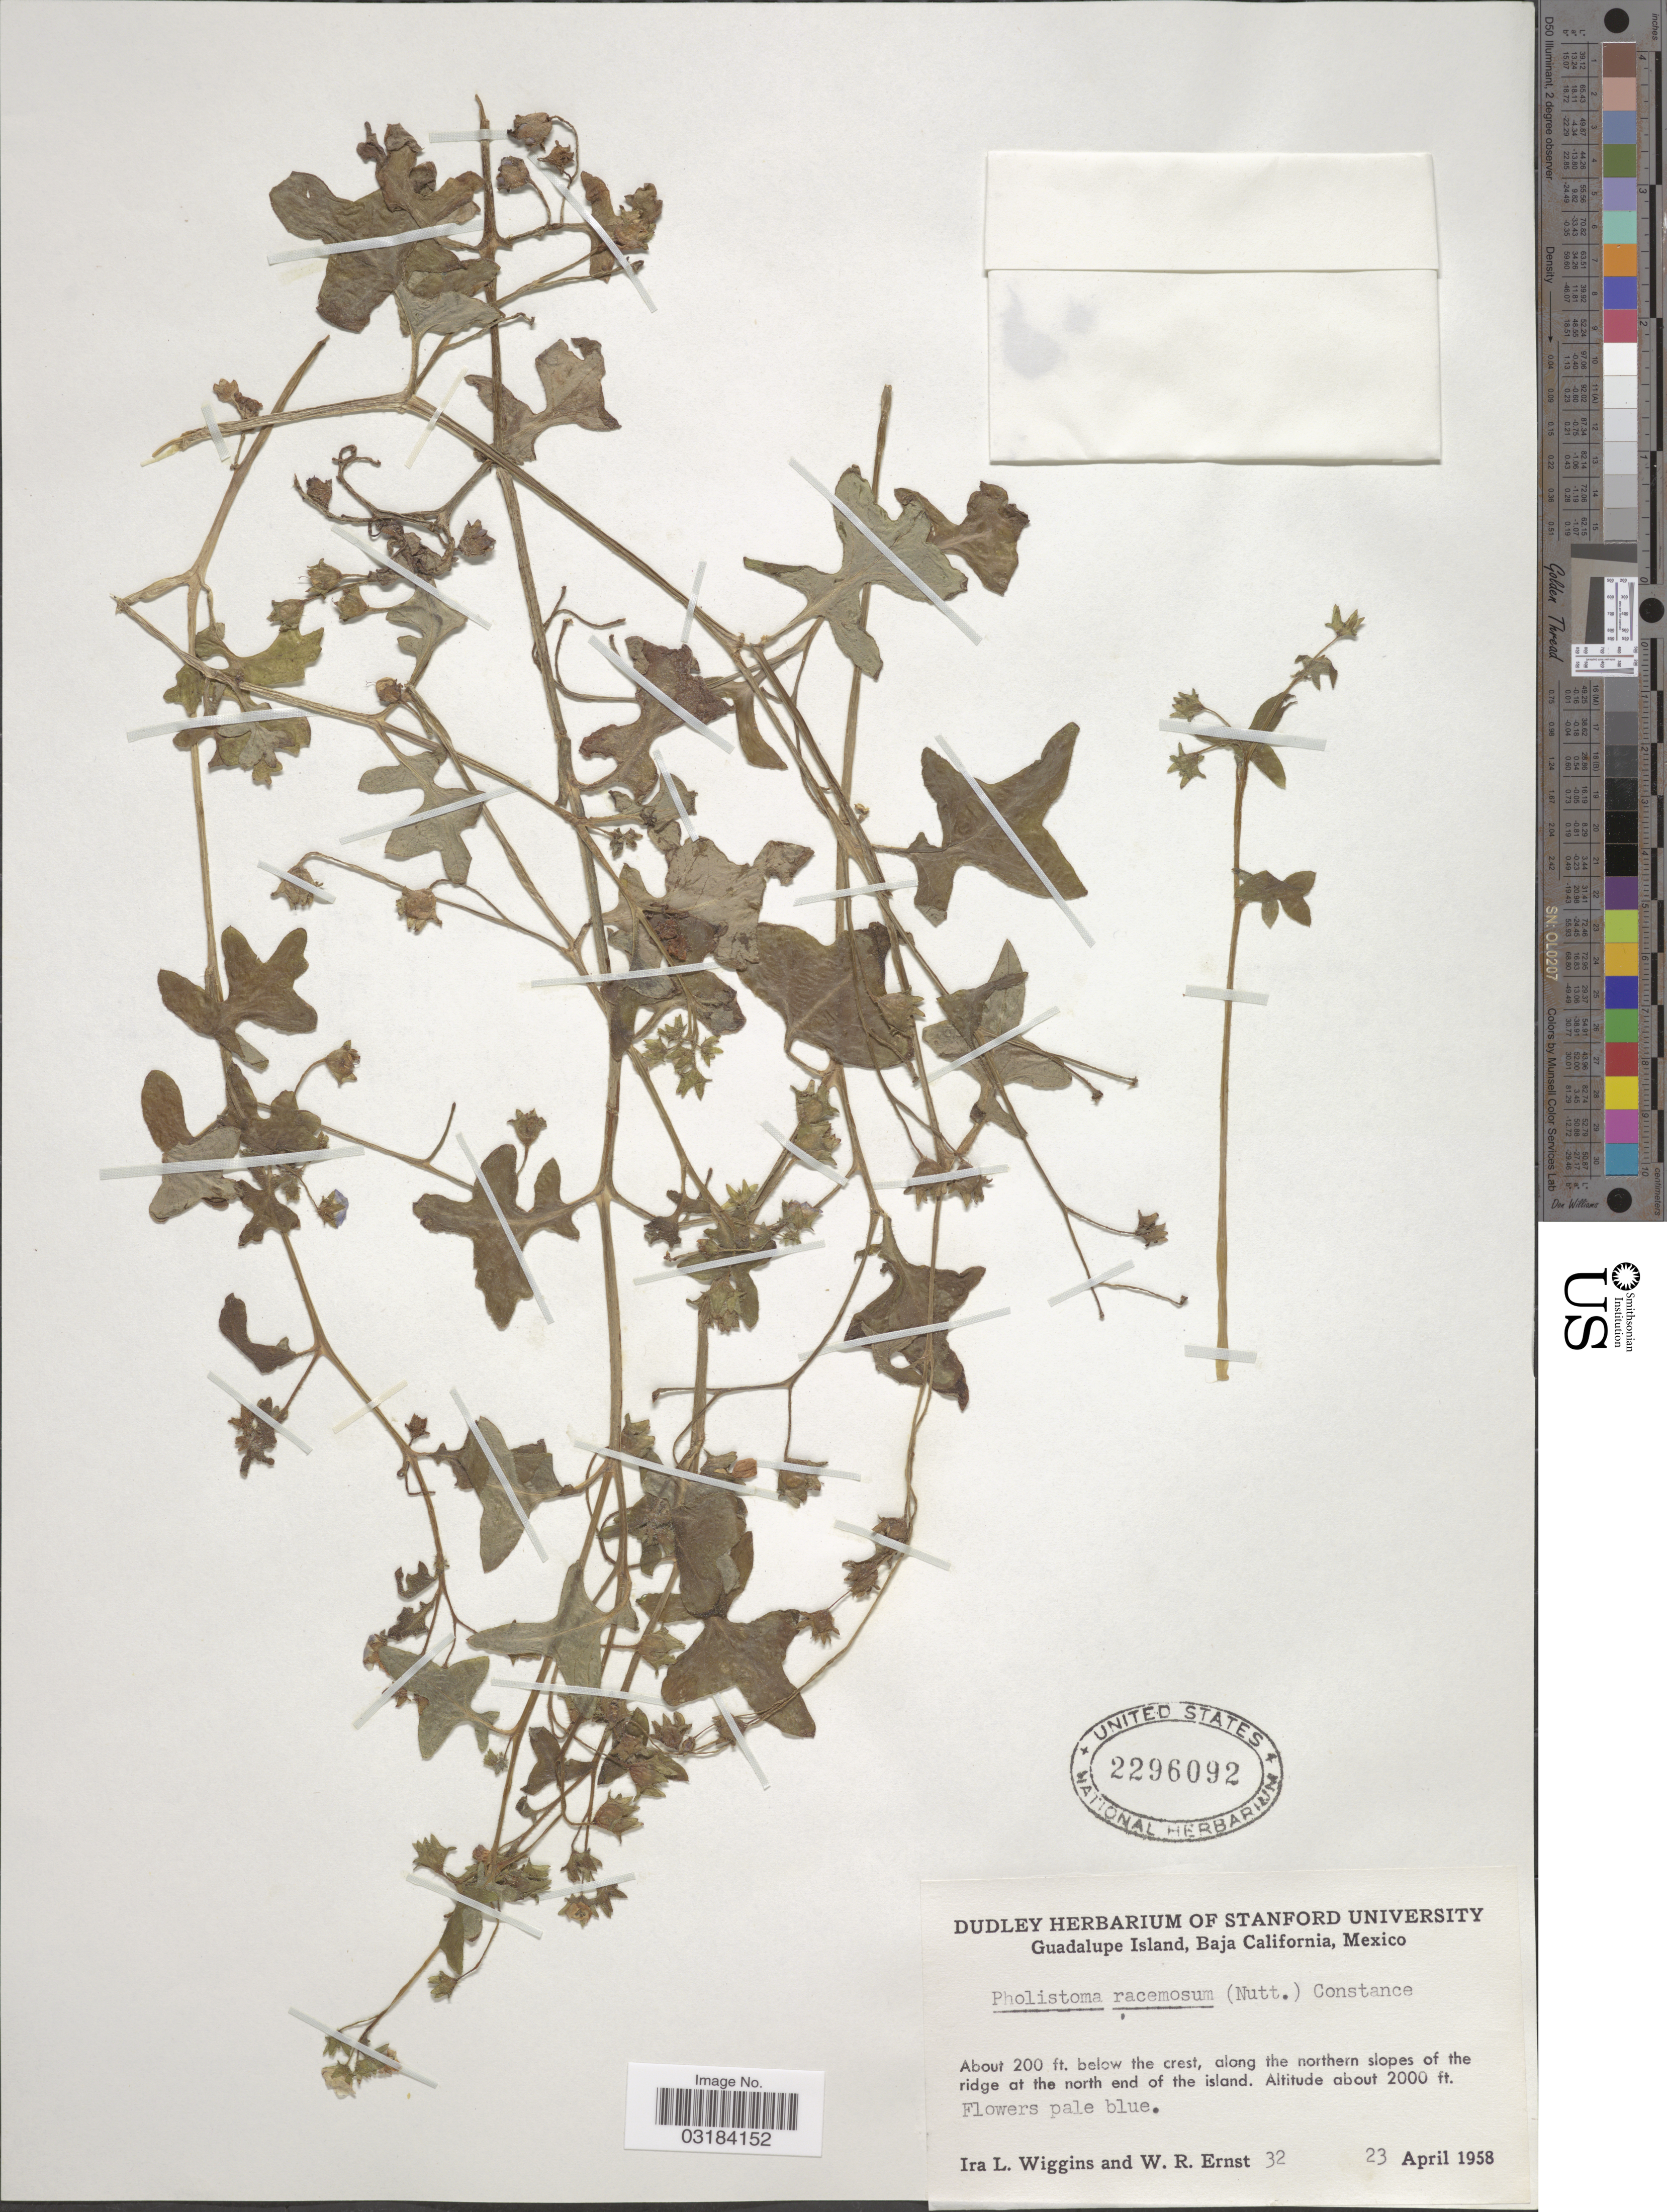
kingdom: Plantae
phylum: Tracheophyta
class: Magnoliopsida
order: Boraginales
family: Hydrophyllaceae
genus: Pholistoma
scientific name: Pholistoma racemosum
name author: (Nutt. ex A. Gray) Constance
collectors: I. L. Wiggins & W. R. Ernst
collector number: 32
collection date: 1958-04-23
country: Mexico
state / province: Baja California Norte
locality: Guadalupe Island. About 200 ft. below the crest, along the northern slopes of the ridge at the north end of the island.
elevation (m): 610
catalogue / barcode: US 2296092